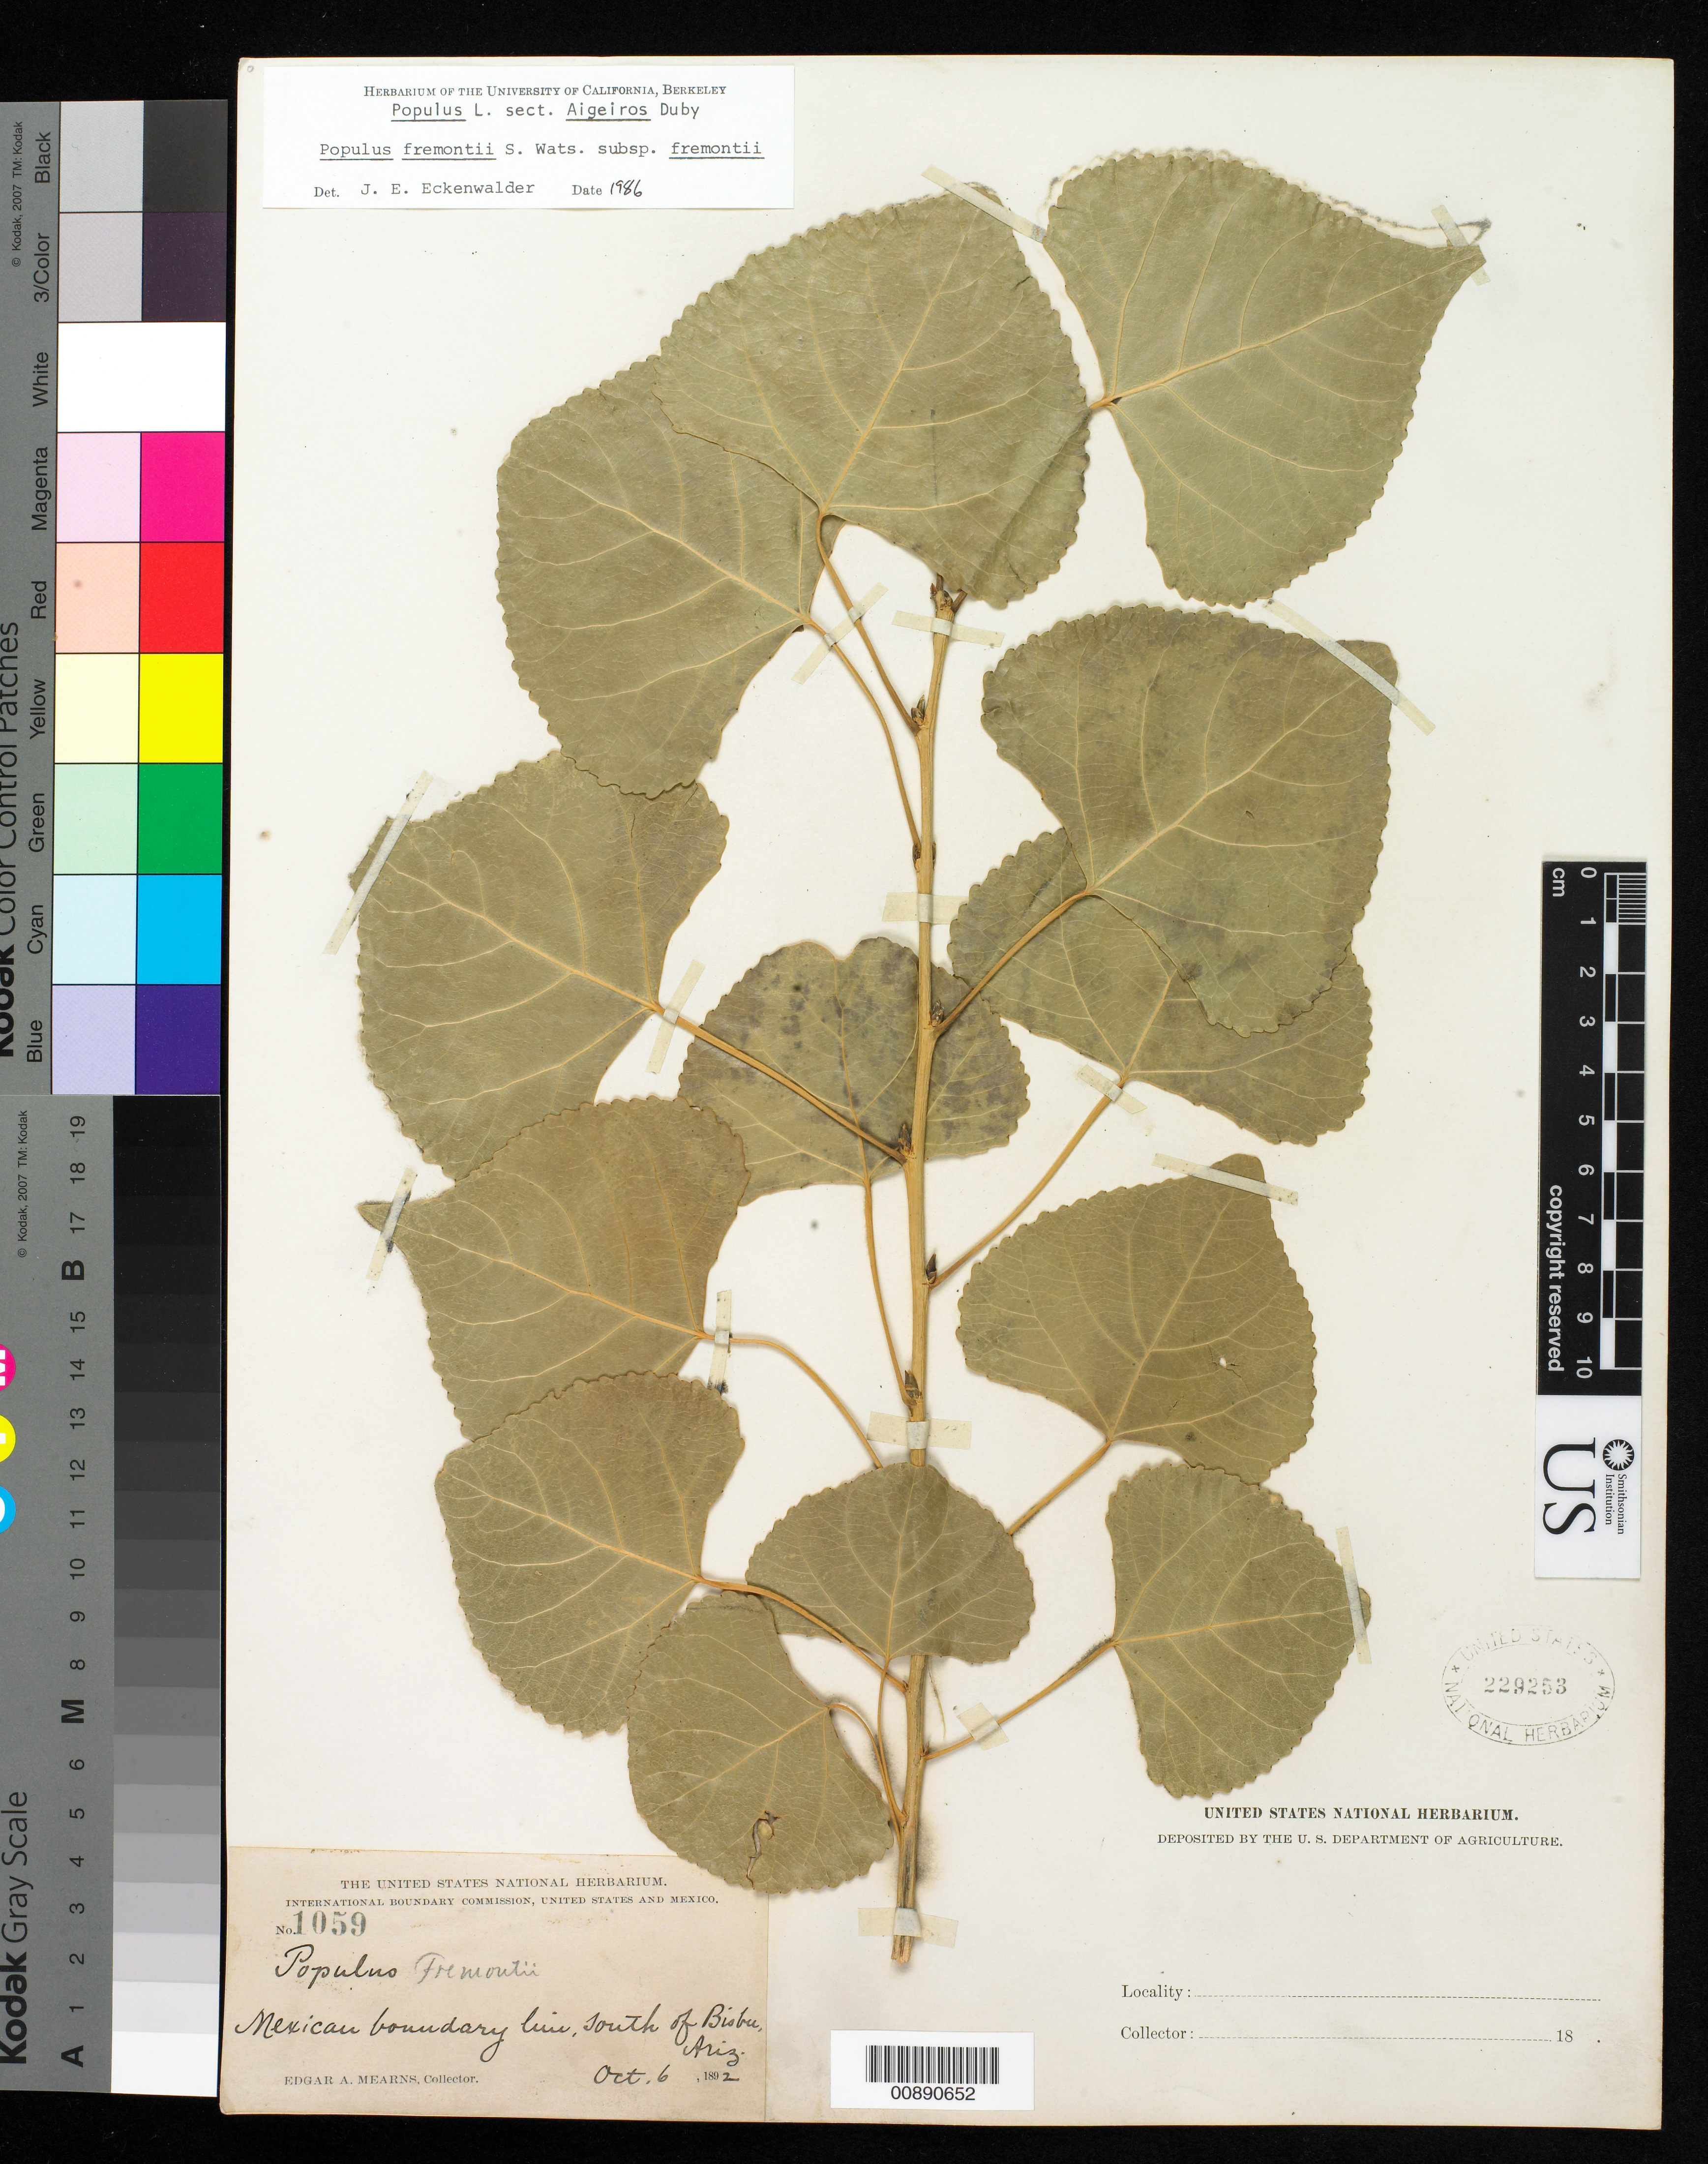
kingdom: Plantae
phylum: Tracheophyta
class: Magnoliopsida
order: Malpighiales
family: Salicaceae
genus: Populus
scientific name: Populus fremontii subsp. fremontii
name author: S. Watson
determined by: Eckenwalder, James E.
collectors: E. A. Mearns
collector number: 1059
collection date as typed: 06 Oct 1892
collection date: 1892-10-06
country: United States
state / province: Arizona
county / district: Cochise County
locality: Mexican Boundary Line, S of Bisbee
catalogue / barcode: US 229253